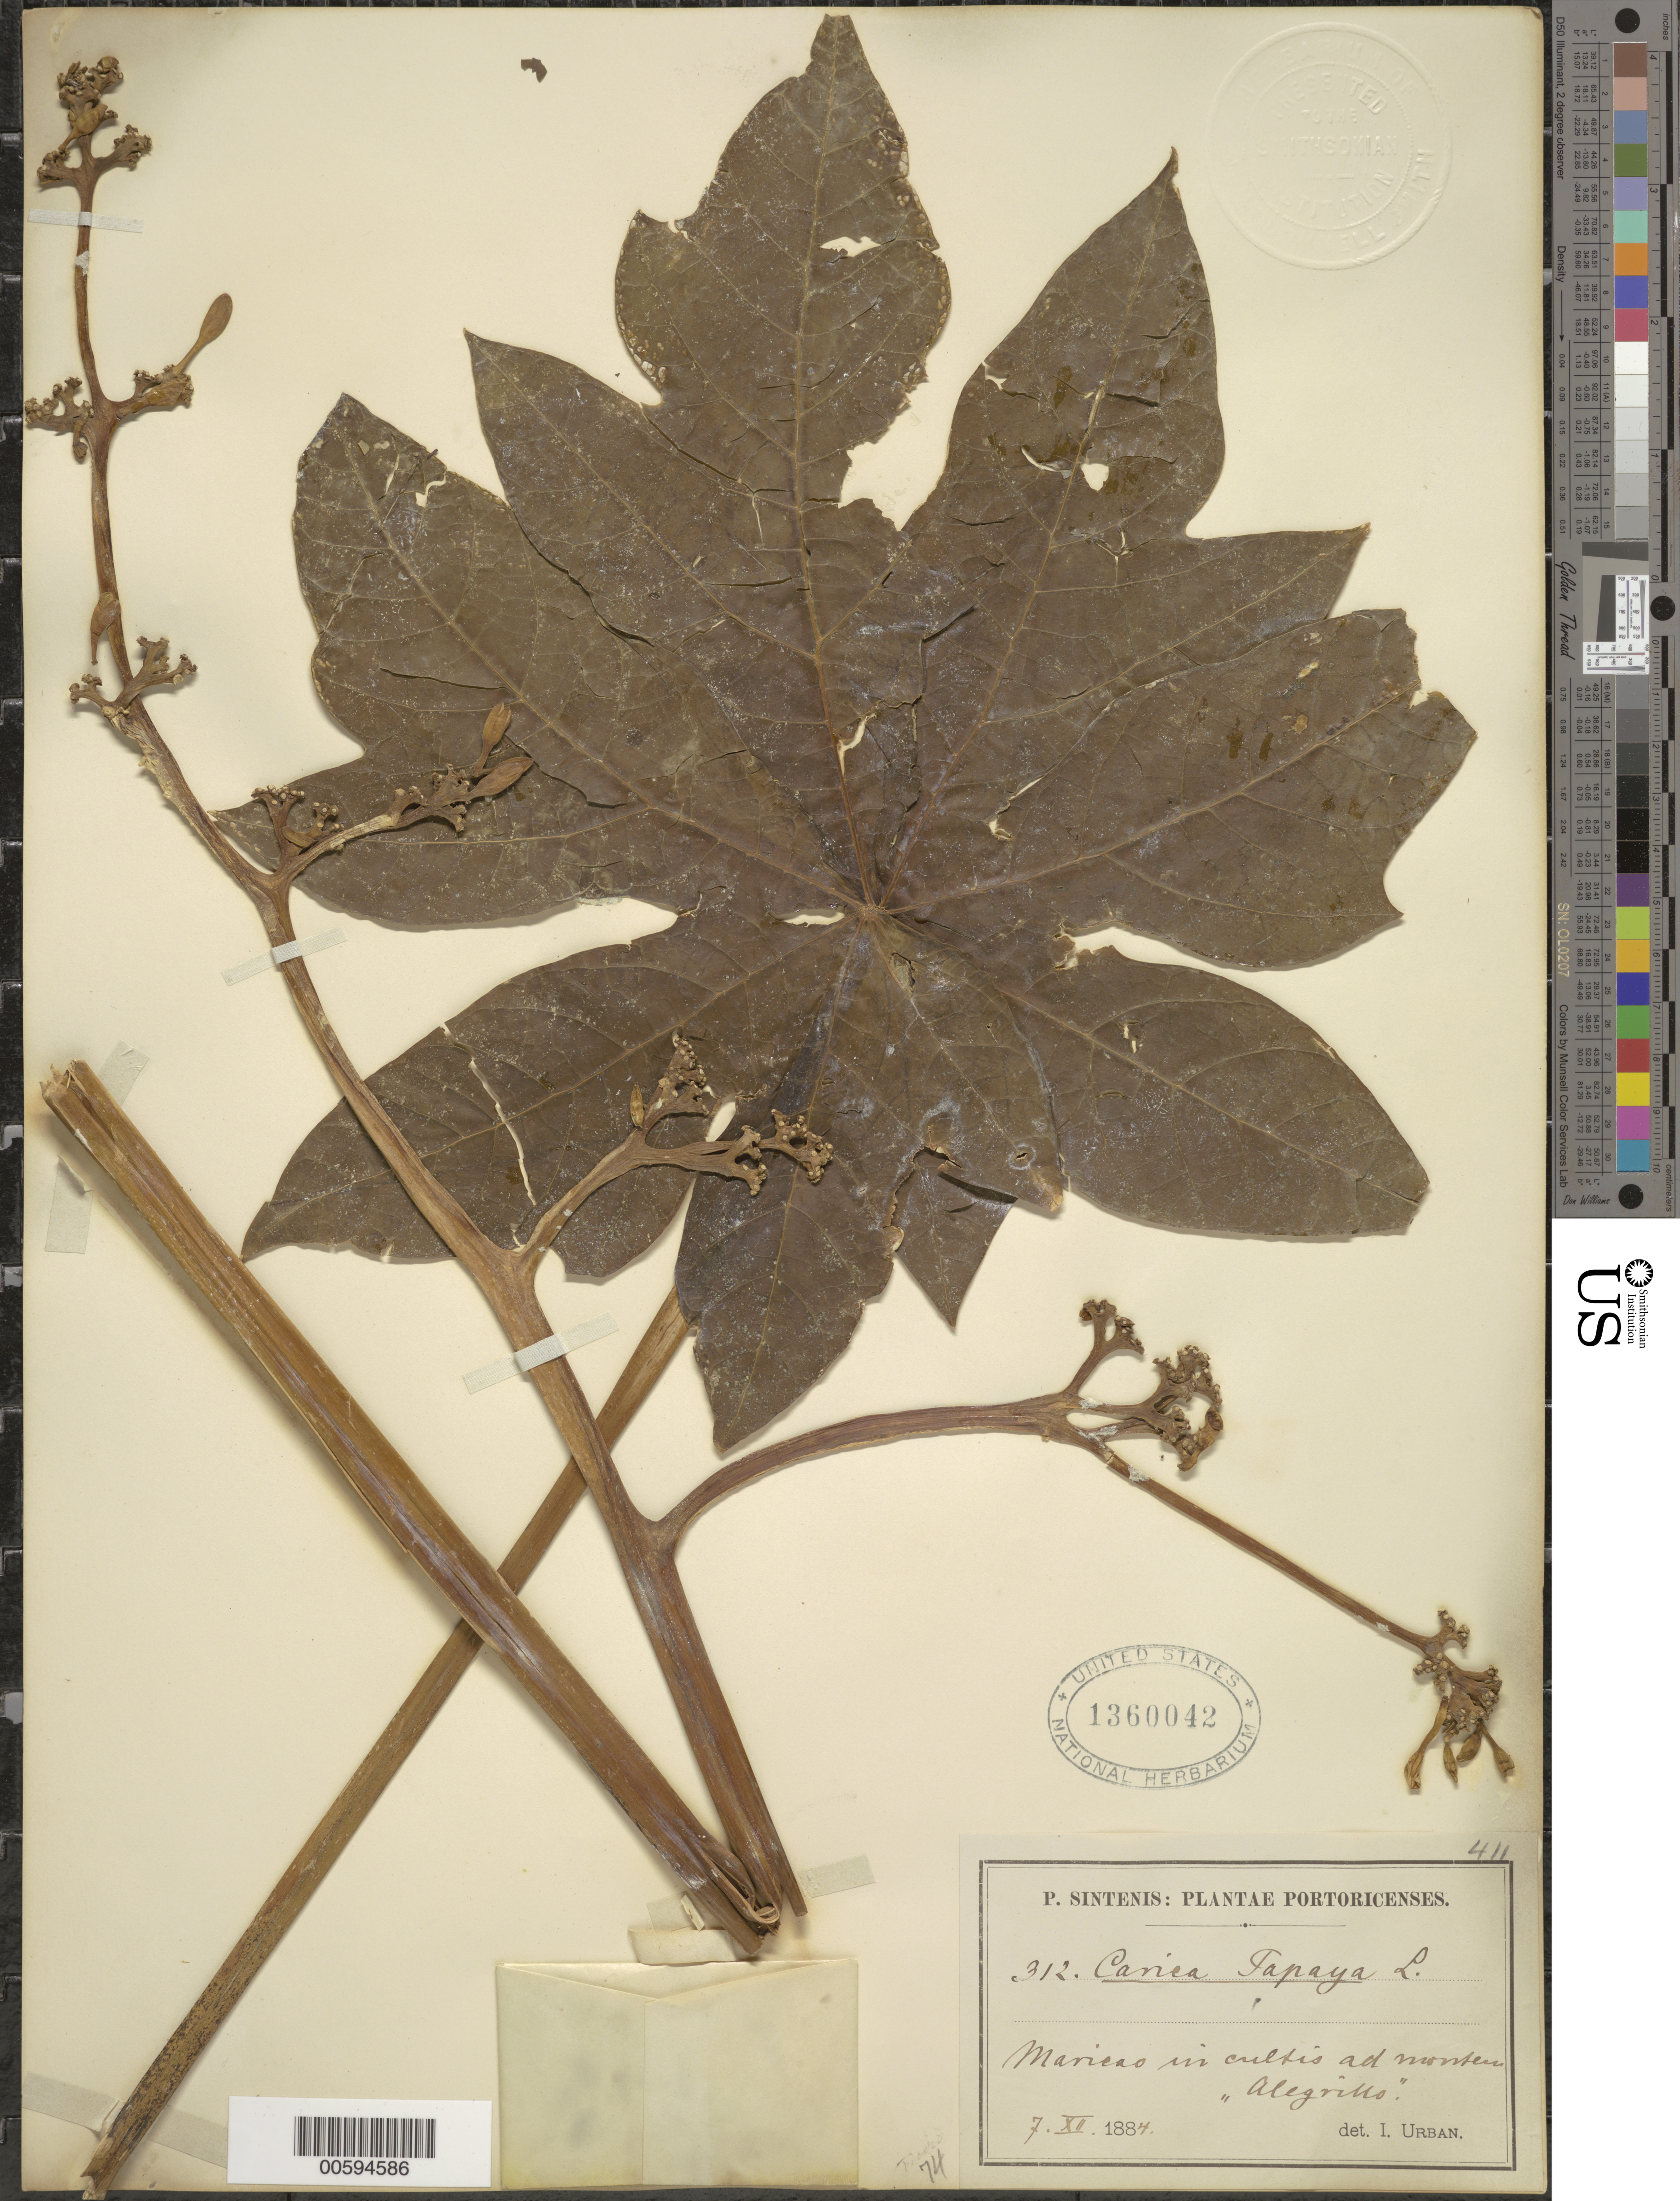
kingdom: Plantae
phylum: Tracheophyta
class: Magnoliopsida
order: Brassicales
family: Caricaceae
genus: Carica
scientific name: Carica papaya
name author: L.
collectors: P. Sintenis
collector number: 312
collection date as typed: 07 Nov 1884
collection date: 1884-11-07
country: Puerto Rico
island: Greater Antilles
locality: Maricao in cultis ad montem "Alegrillo"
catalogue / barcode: US 1360042